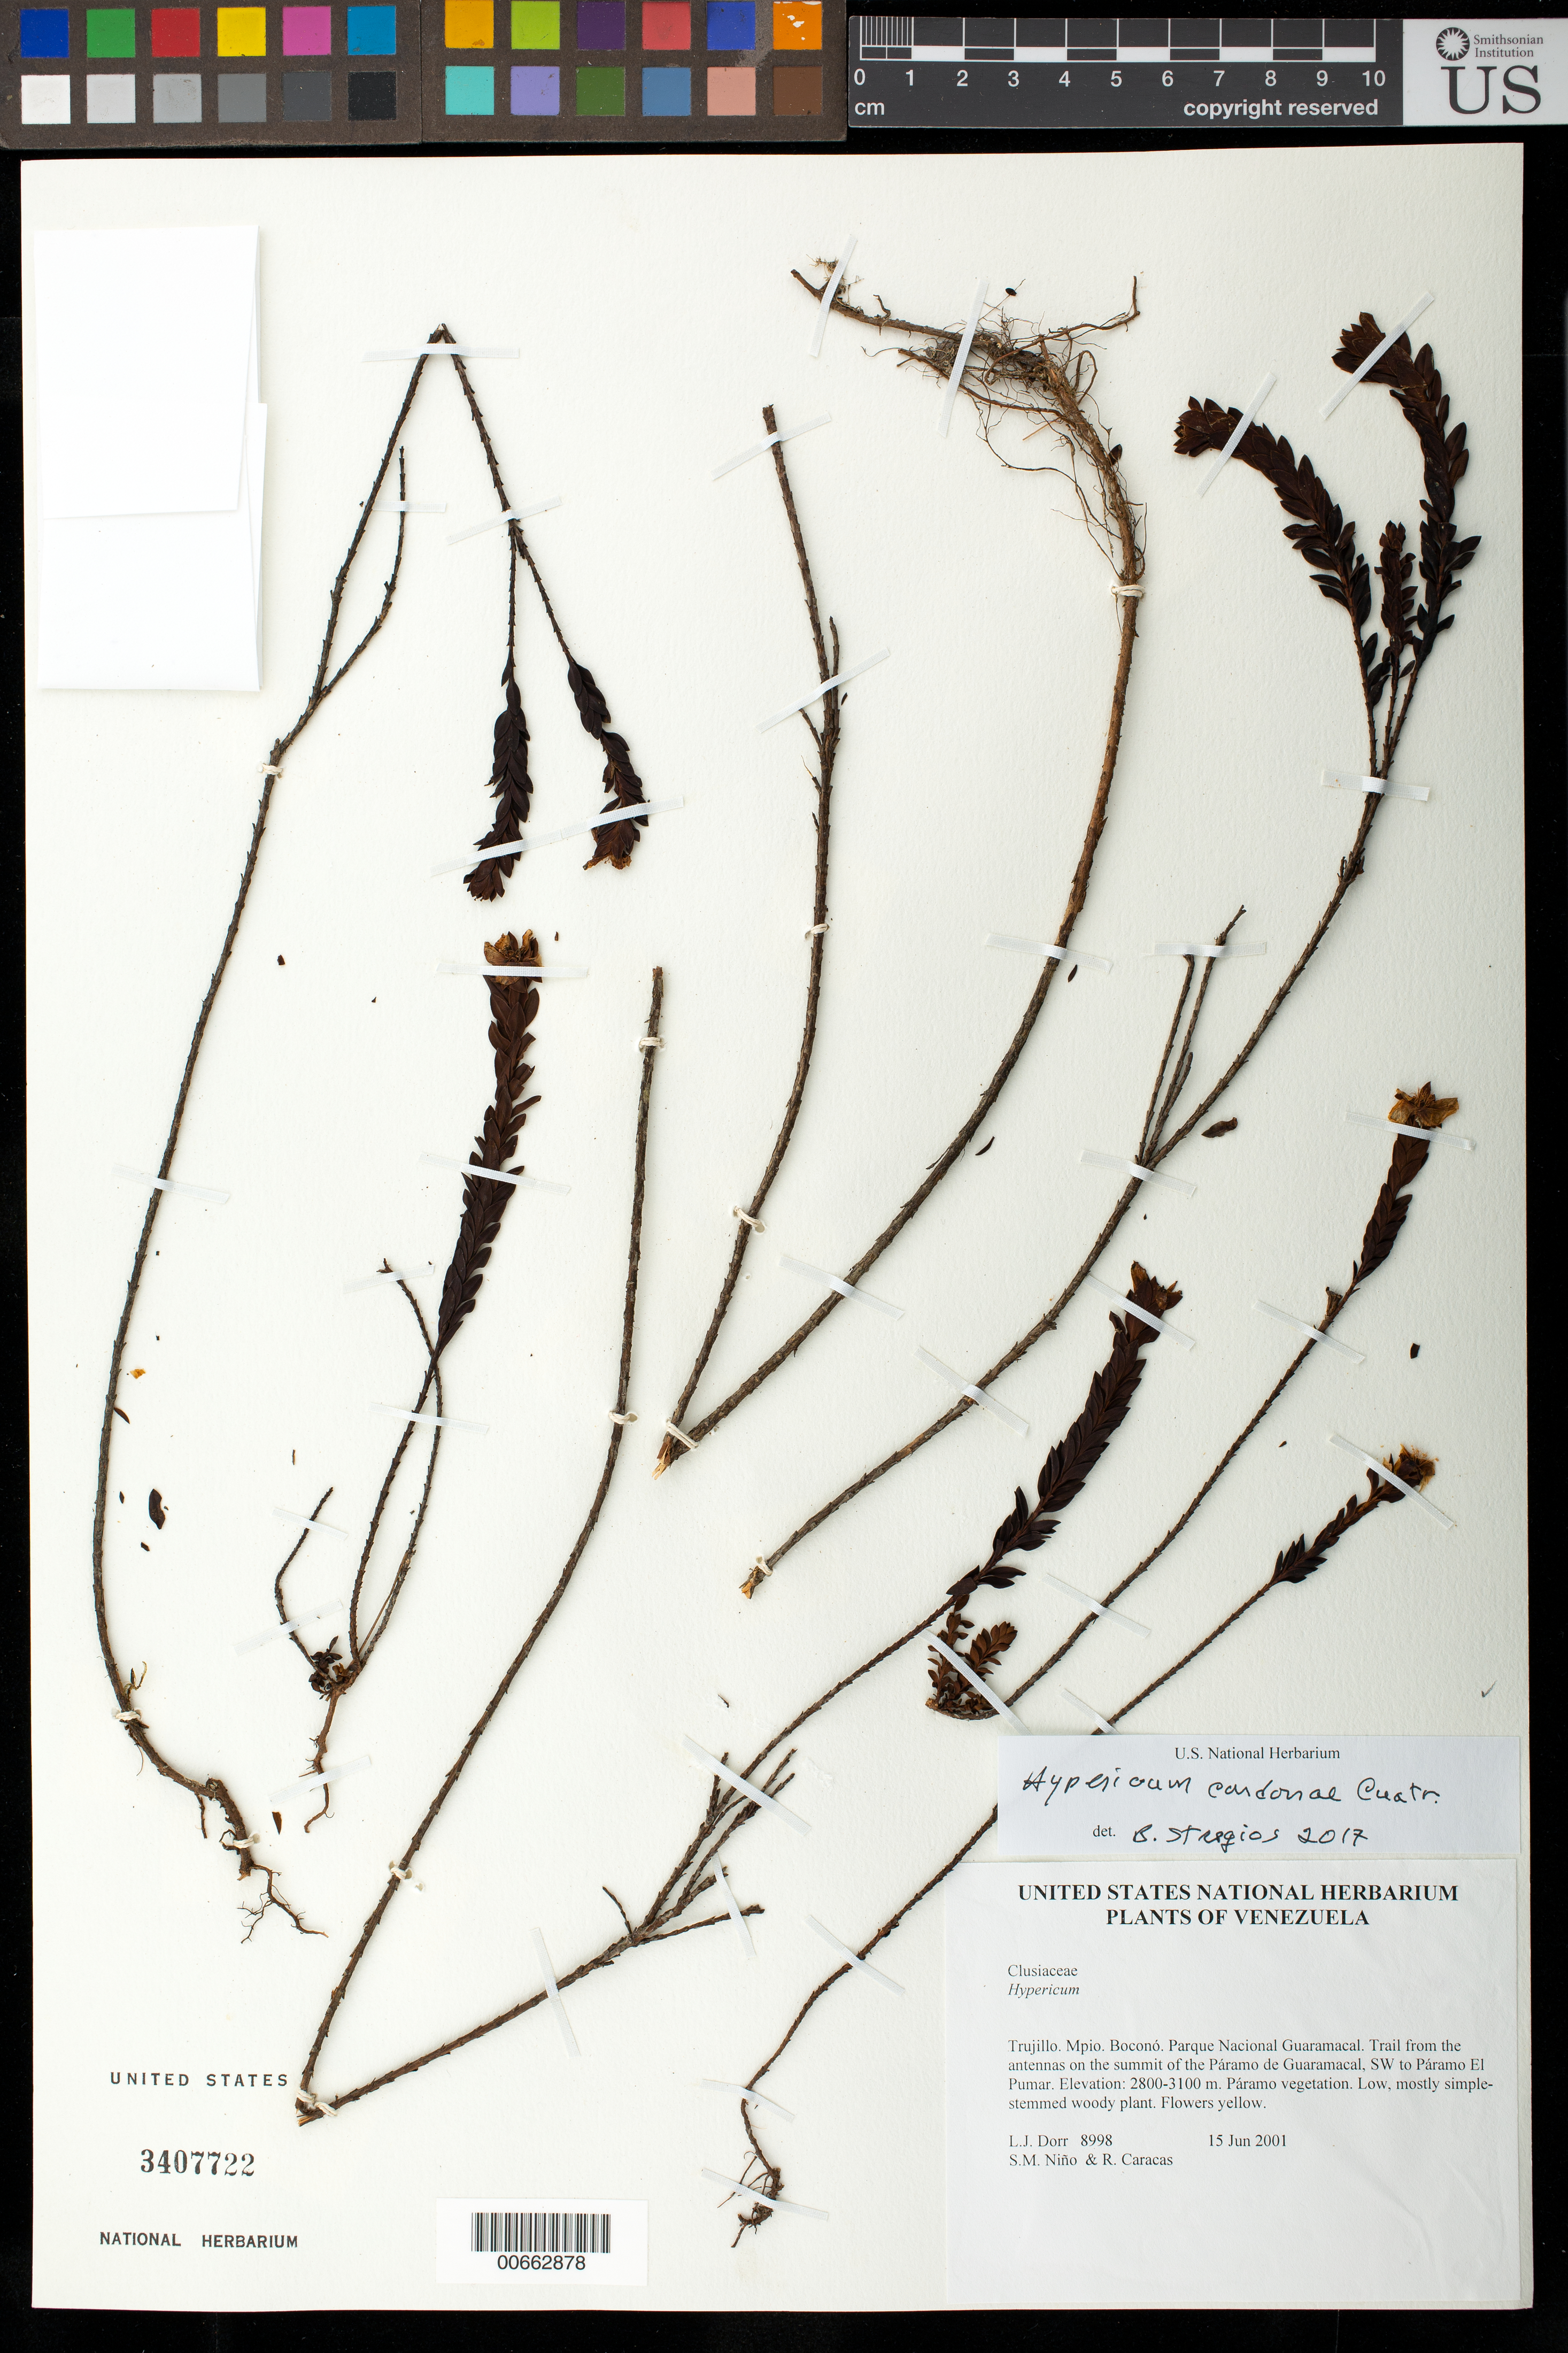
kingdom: Plantae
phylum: Tracheophyta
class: Magnoliopsida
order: Malpighiales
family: Hypericaceae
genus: Hypericum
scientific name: Hypericum cardonae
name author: Cuatrec.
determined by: Dorr, L. J., (BOT), Smithsonian Institution - National Museum of Natural History (UNITED STATES)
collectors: L. J. Dorr, S. M. Niño & R. Caracas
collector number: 8998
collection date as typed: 15 Jun 2001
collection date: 2001-06-15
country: Venezuela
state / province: Trujillo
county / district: Boconó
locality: Parque Nacional Guaramacal. Trail from the antennas on the summit of the Páramo de Guaramacal, SW to Páramo El Pumar.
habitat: Páramo vegetation.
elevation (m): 2800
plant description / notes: F, MO, PORT, US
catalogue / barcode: US 3407722